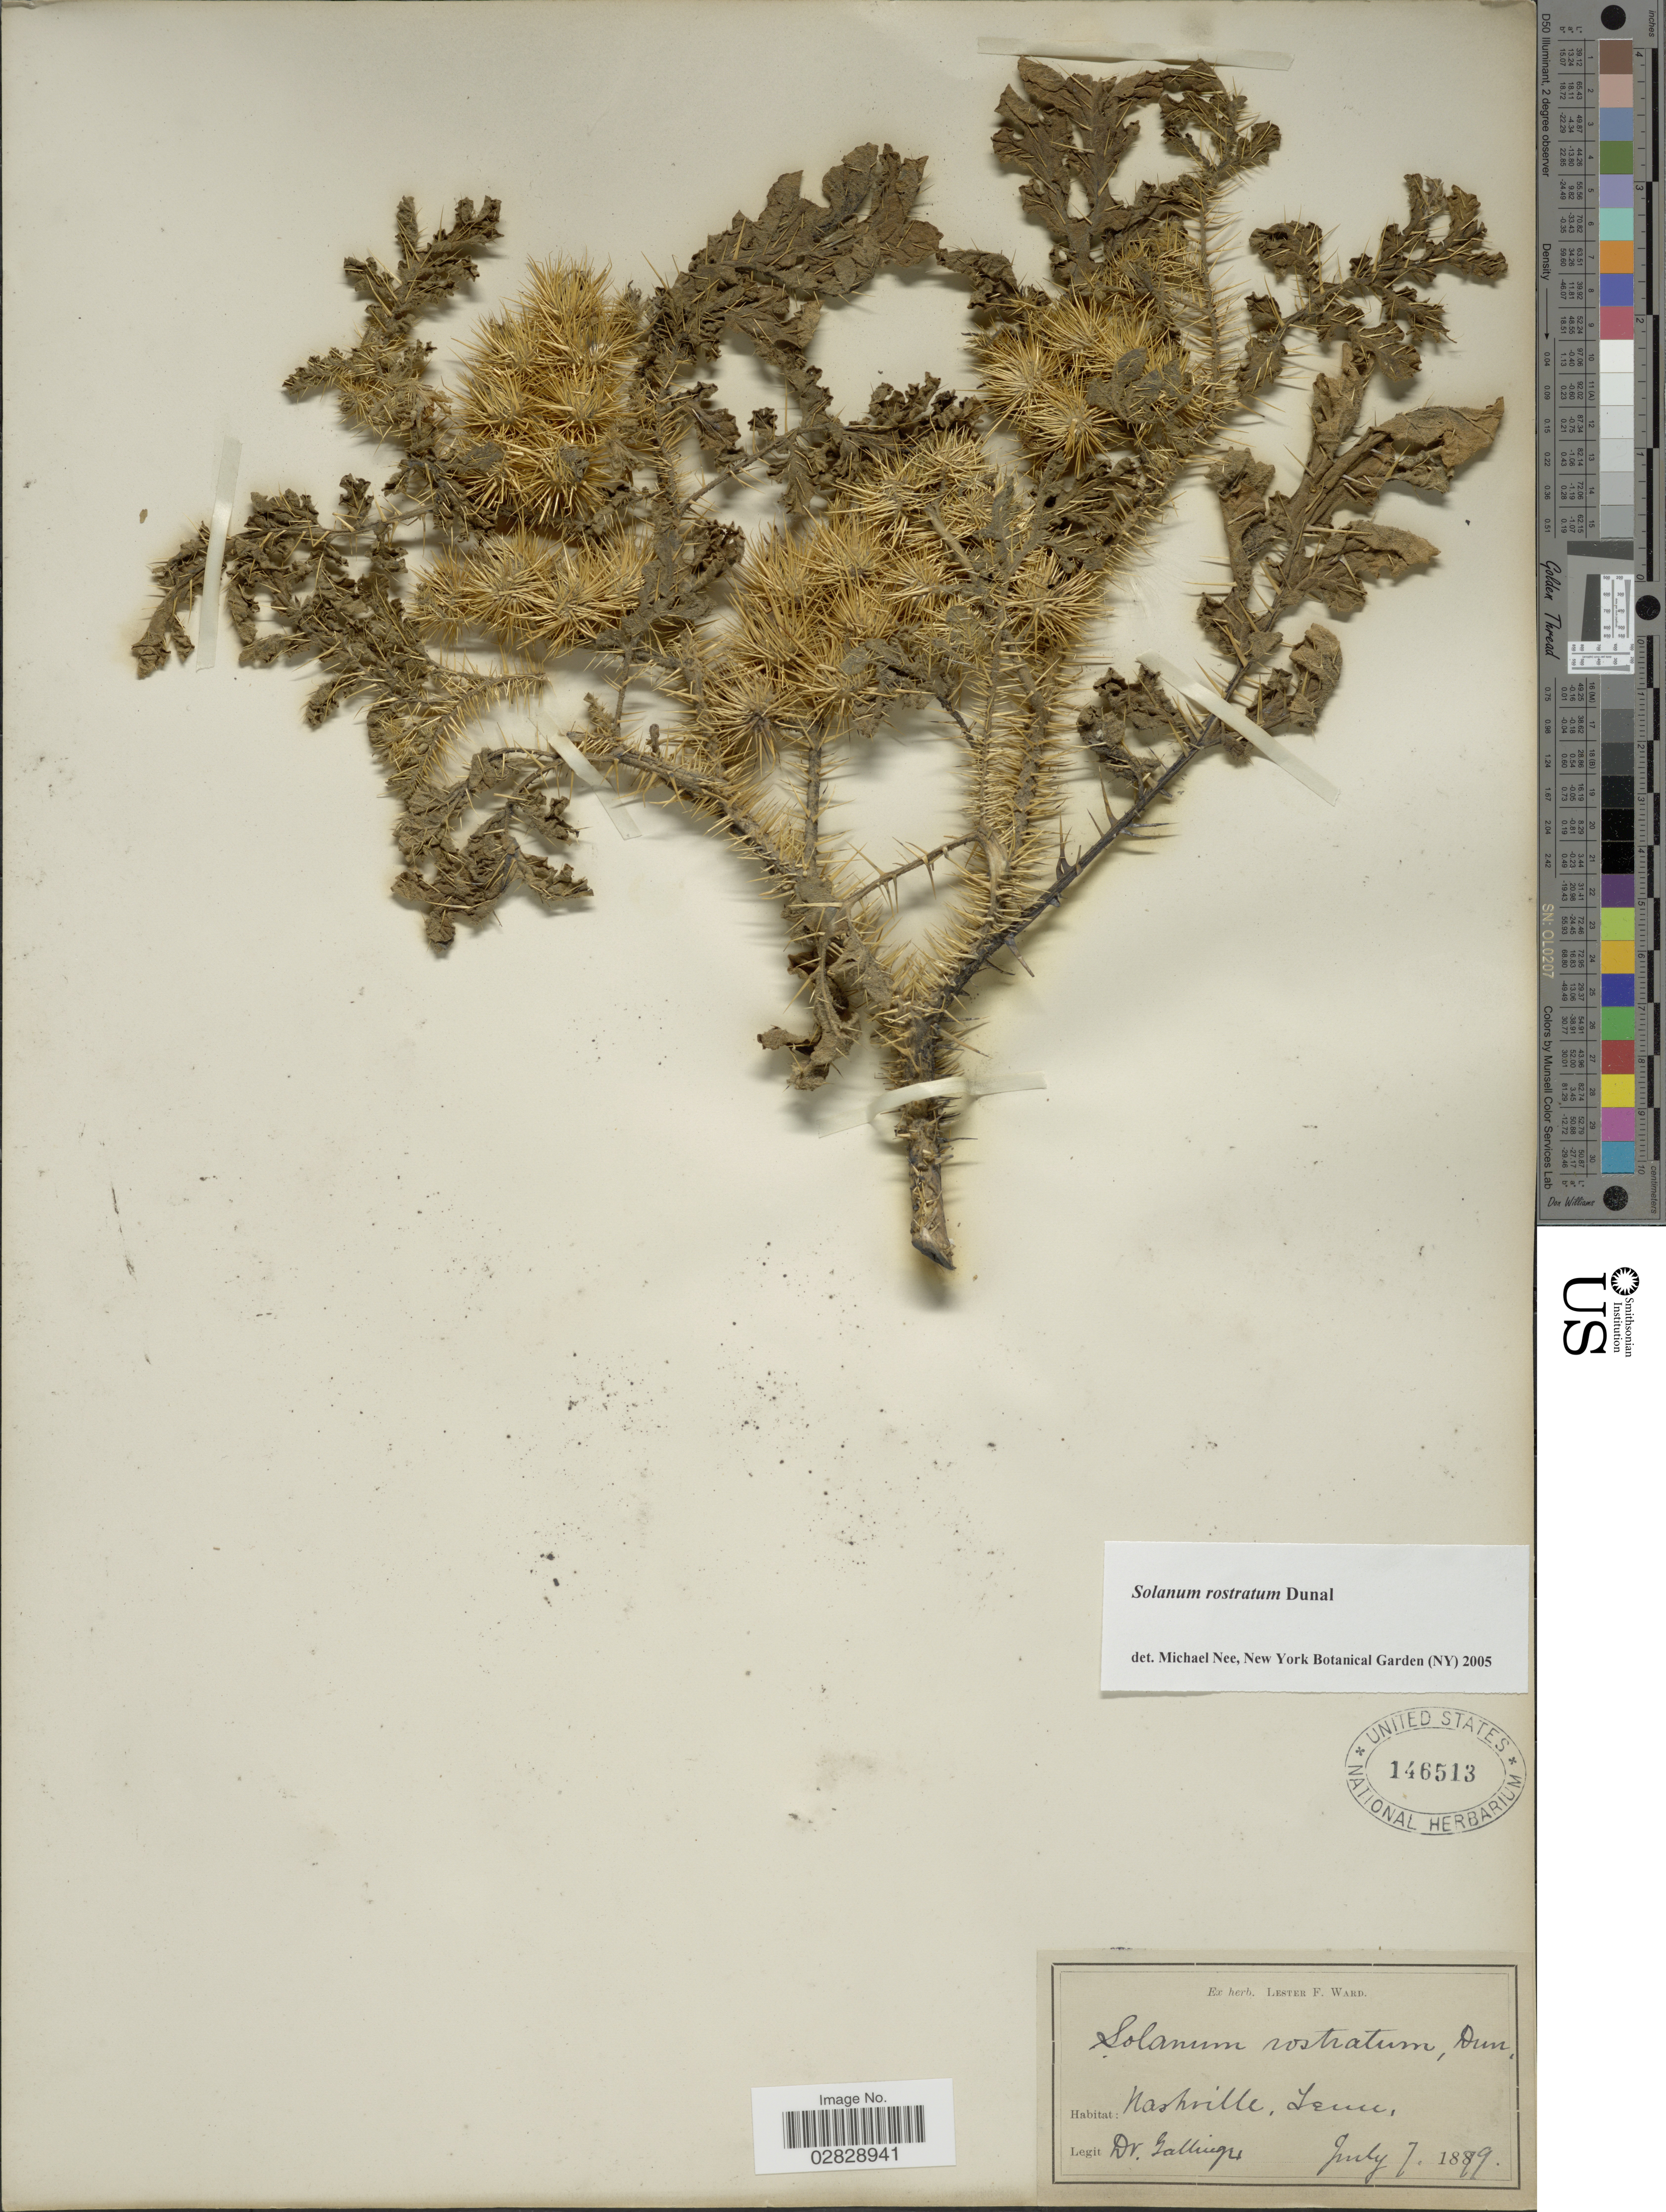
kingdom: Plantae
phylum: Tracheophyta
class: Magnoliopsida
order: Solanales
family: Solanaceae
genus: Solanum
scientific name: Solanum rostratum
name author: Dunal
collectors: Gattinger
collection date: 1879-07-07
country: United States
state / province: Tennessee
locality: Nashville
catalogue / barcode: US 146513